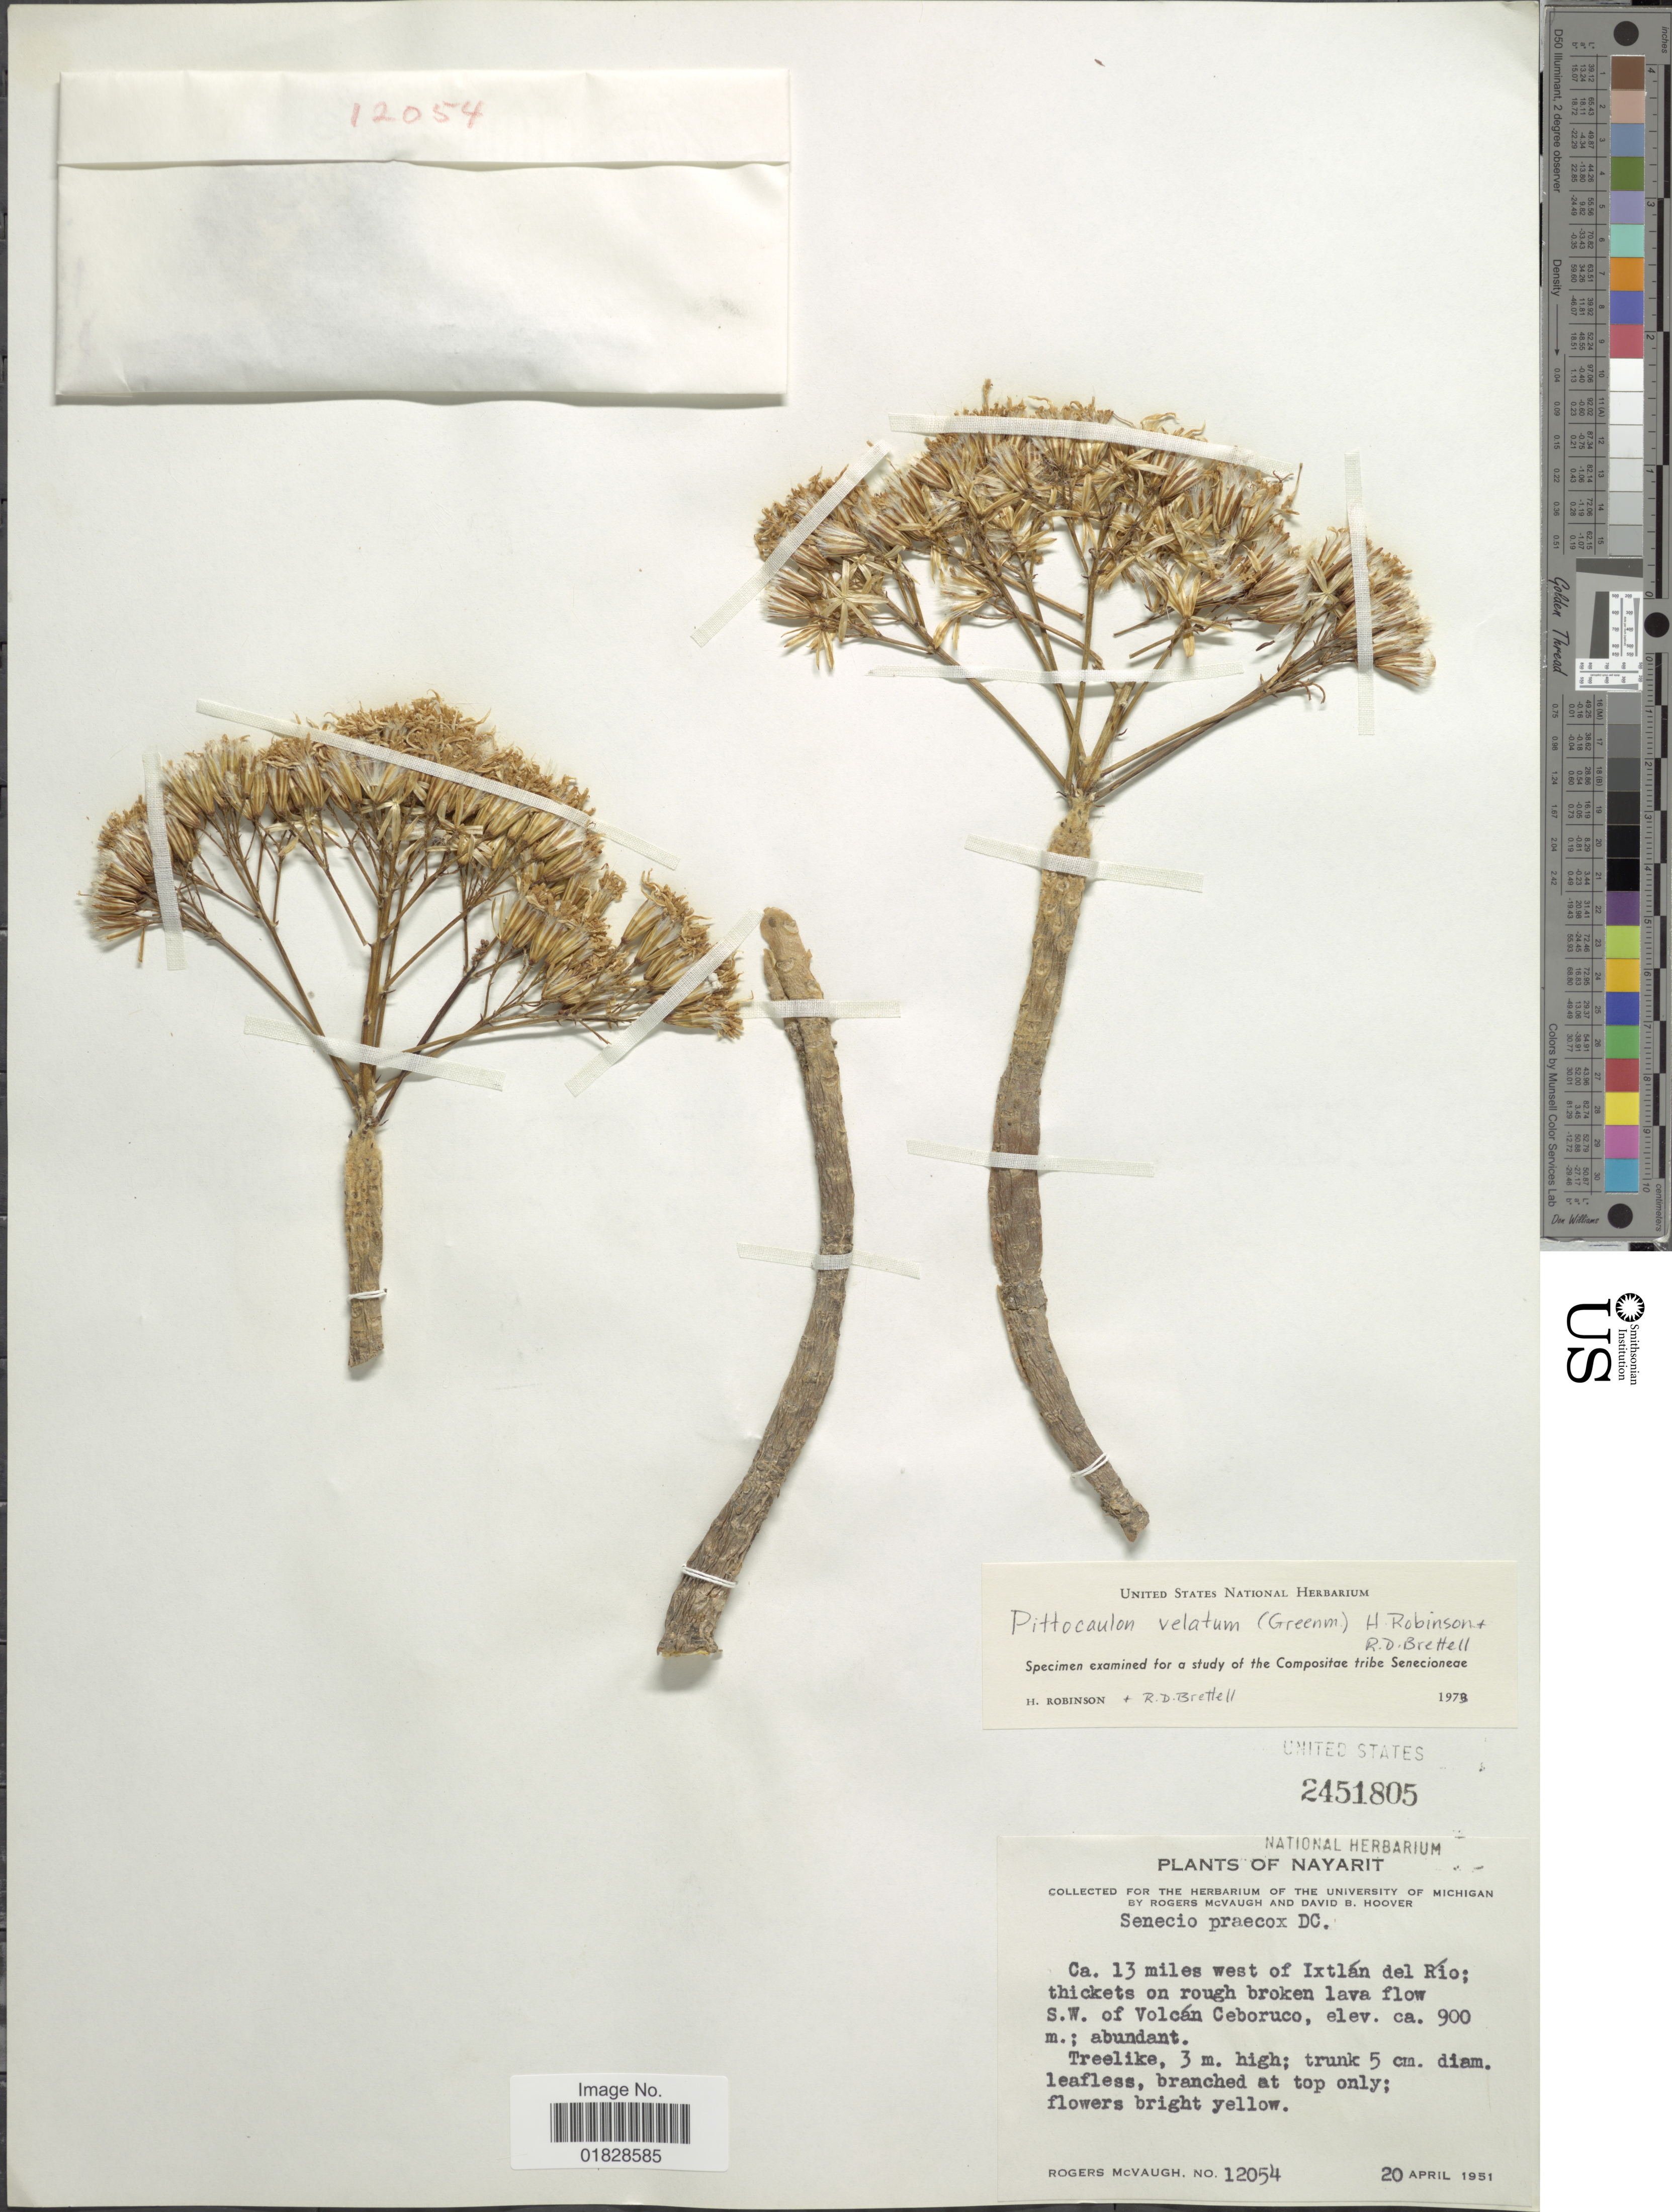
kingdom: Plantae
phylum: Tracheophyta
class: Magnoliopsida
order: Asterales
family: Asteraceae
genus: Pittocaulon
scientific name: Pittocaulon velatum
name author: (Greenm.) H. Rob. & Brettell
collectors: R. McVaugh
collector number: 12054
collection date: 1951-04-20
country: Mexico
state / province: Nayarit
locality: Ca. 13 miles west of Ixtlán del Río; thickets on rough broken lava flow S.W. of Volcán Ceboruco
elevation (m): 900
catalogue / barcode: US 2451805